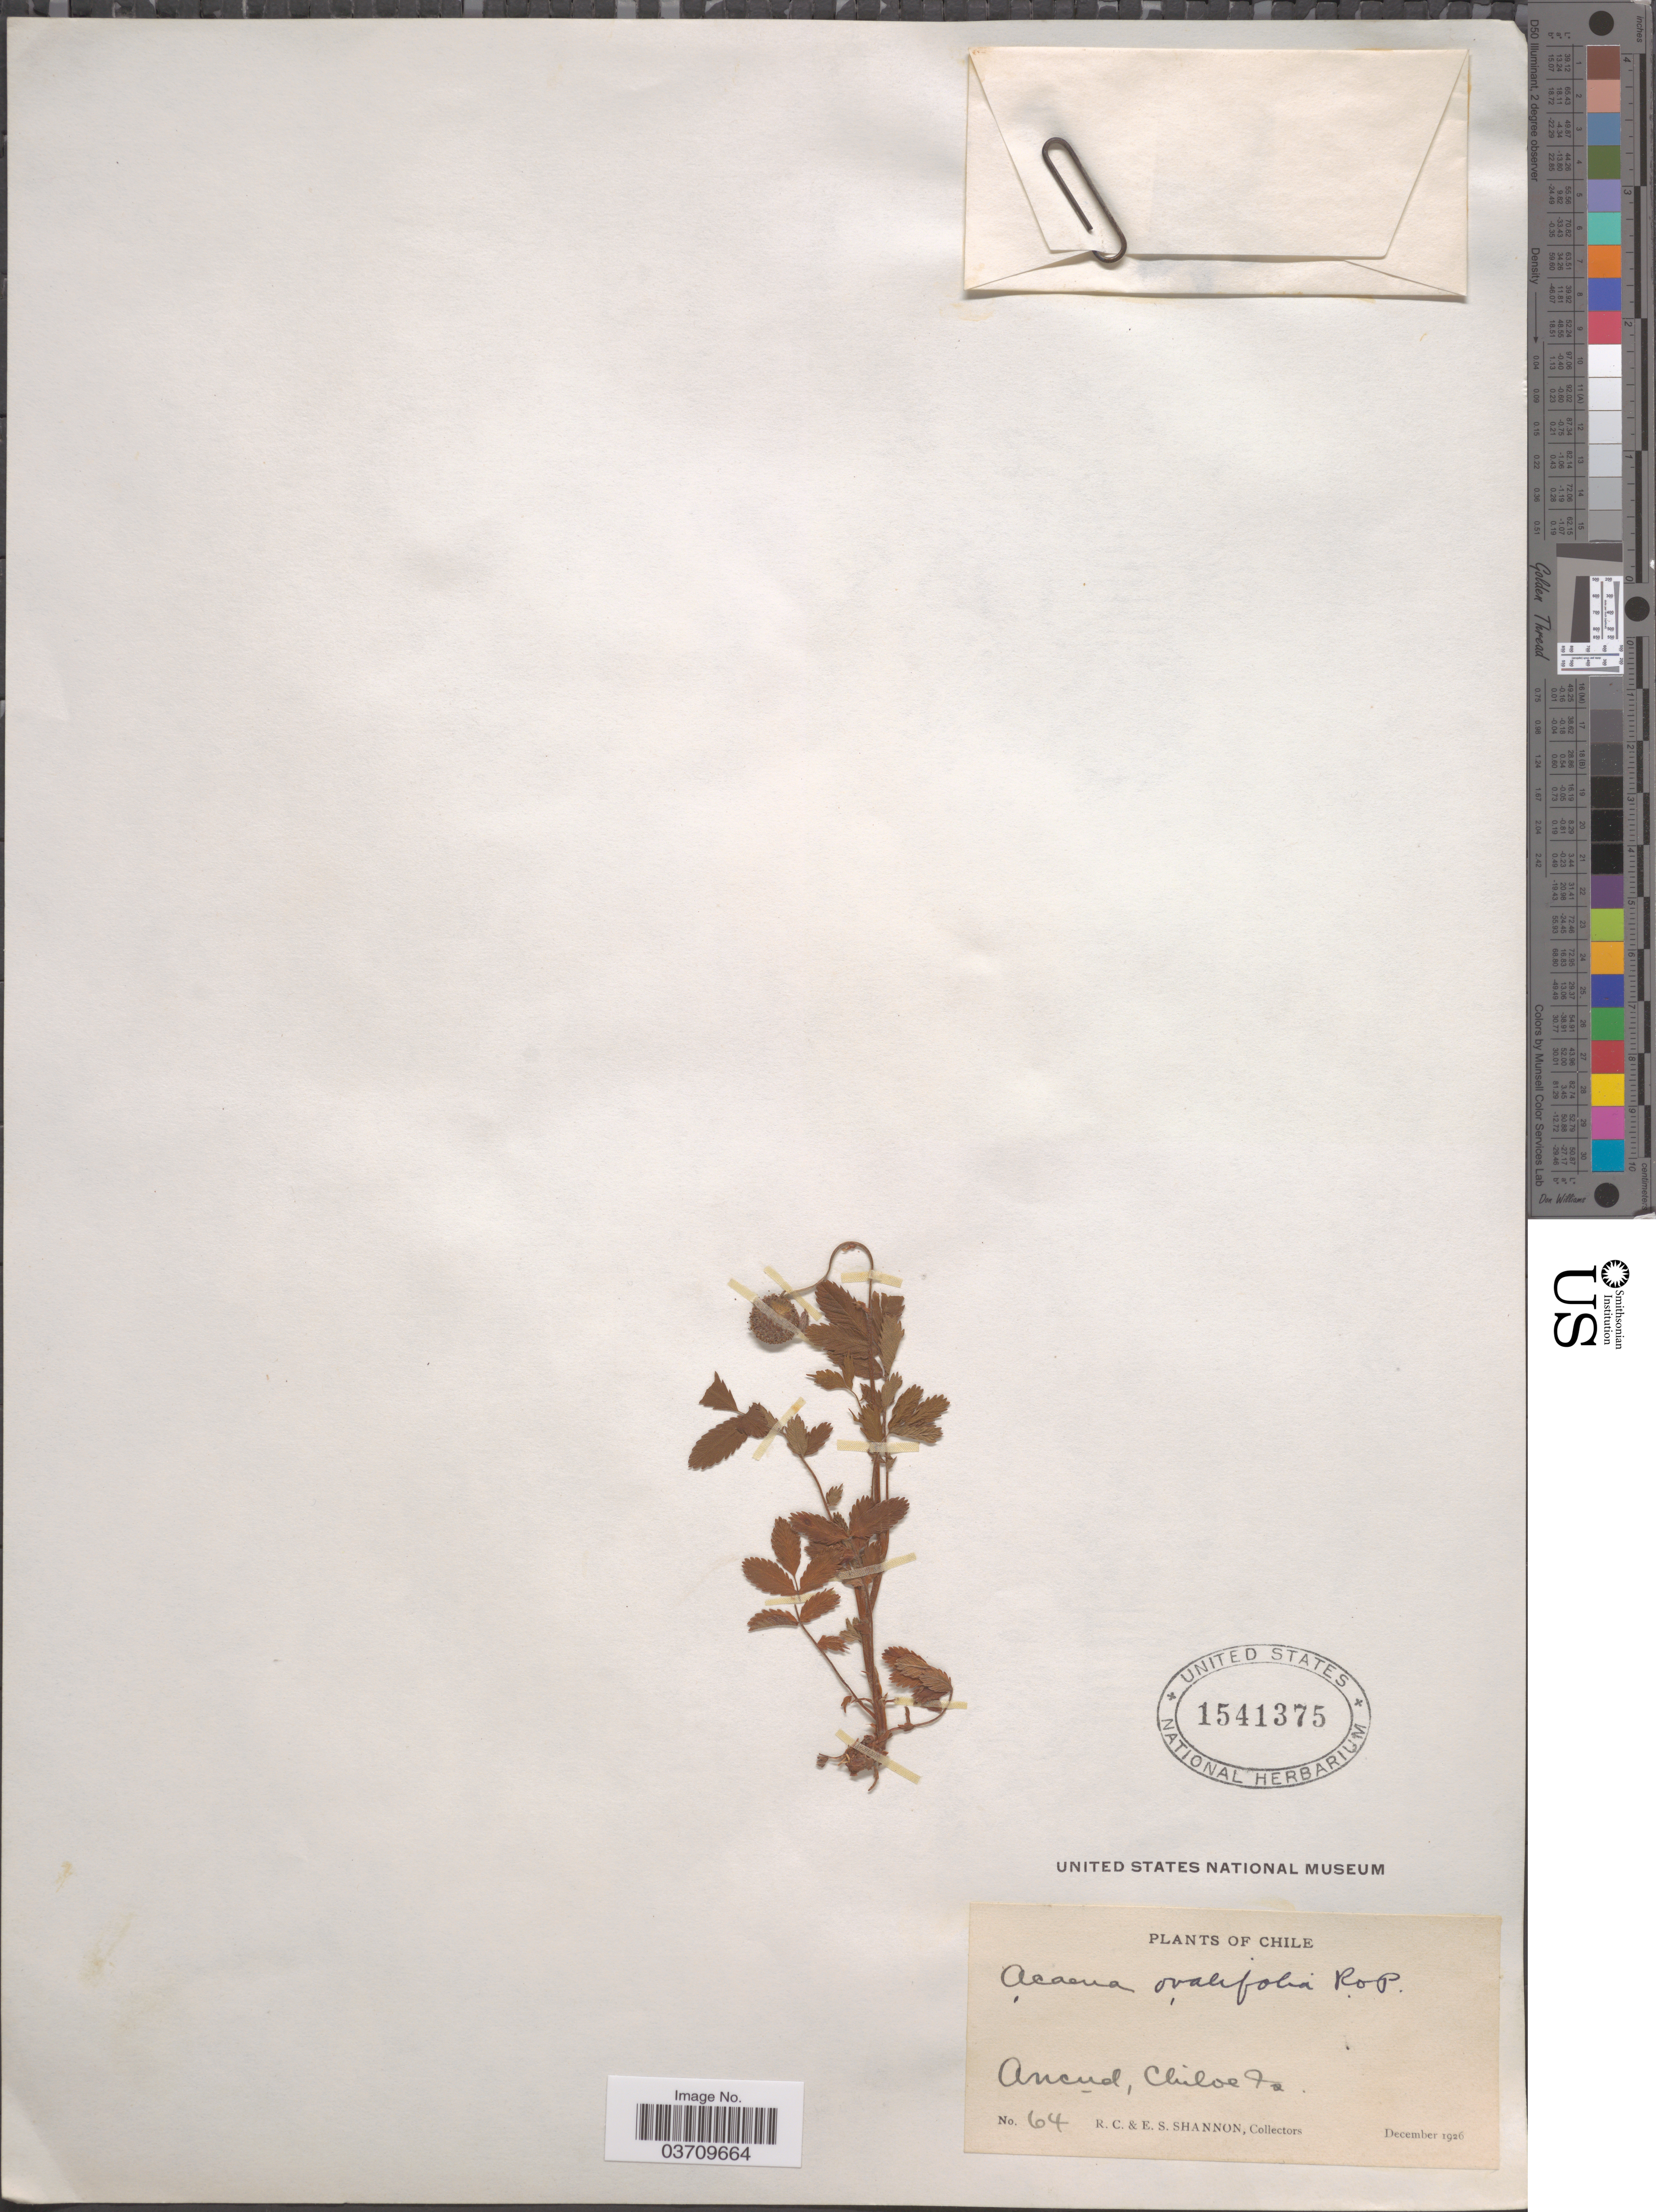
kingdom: Plantae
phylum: Tracheophyta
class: Magnoliopsida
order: Rosales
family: Rosaceae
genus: Acaena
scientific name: Acaena ovalifolia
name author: Ruiz & Pav.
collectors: R. Shannon & E. Shannon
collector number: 64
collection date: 1926-12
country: Chile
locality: Ancud, Chiloe Is.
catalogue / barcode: US 1541375